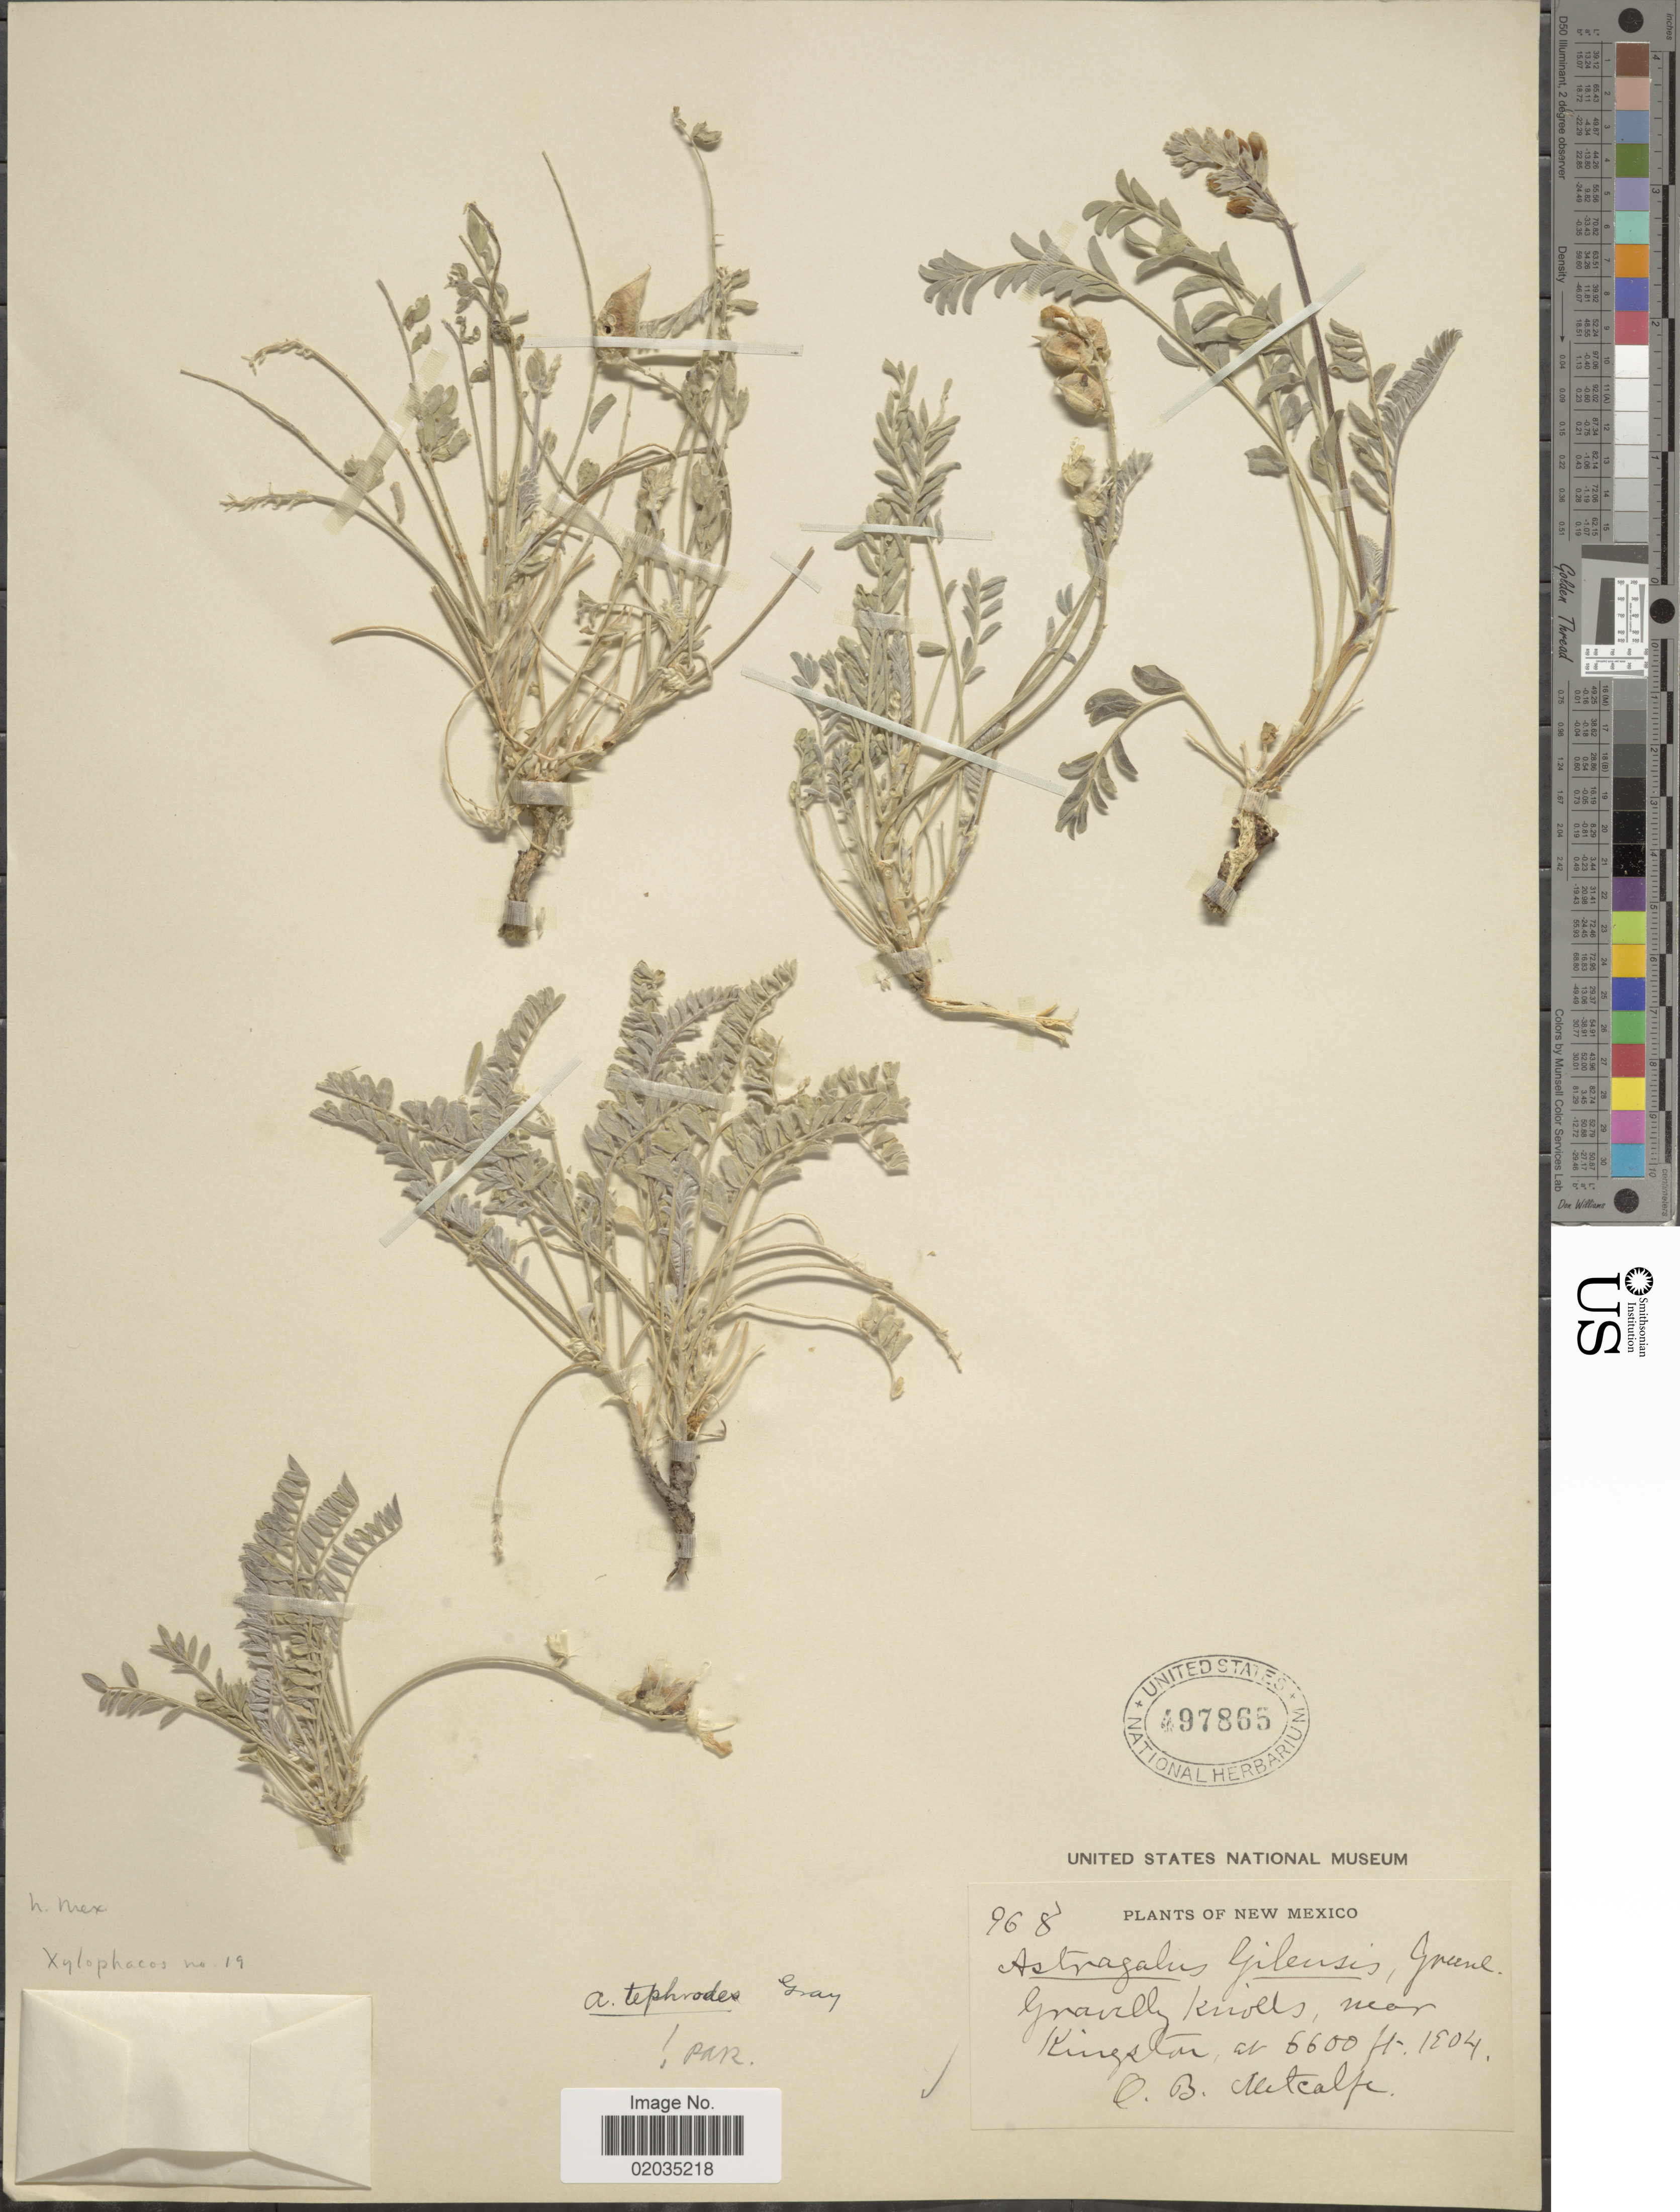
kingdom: Plantae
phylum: Tracheophyta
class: Magnoliopsida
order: Fabales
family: Fabaceae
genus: Astragalus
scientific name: Astragalus tephrodes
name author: A. Gray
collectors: O. B. Metcalfe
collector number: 968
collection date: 1804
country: United States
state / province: New Mexico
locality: Gravelly Knolls, near Kingston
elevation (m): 2012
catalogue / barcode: US 497865